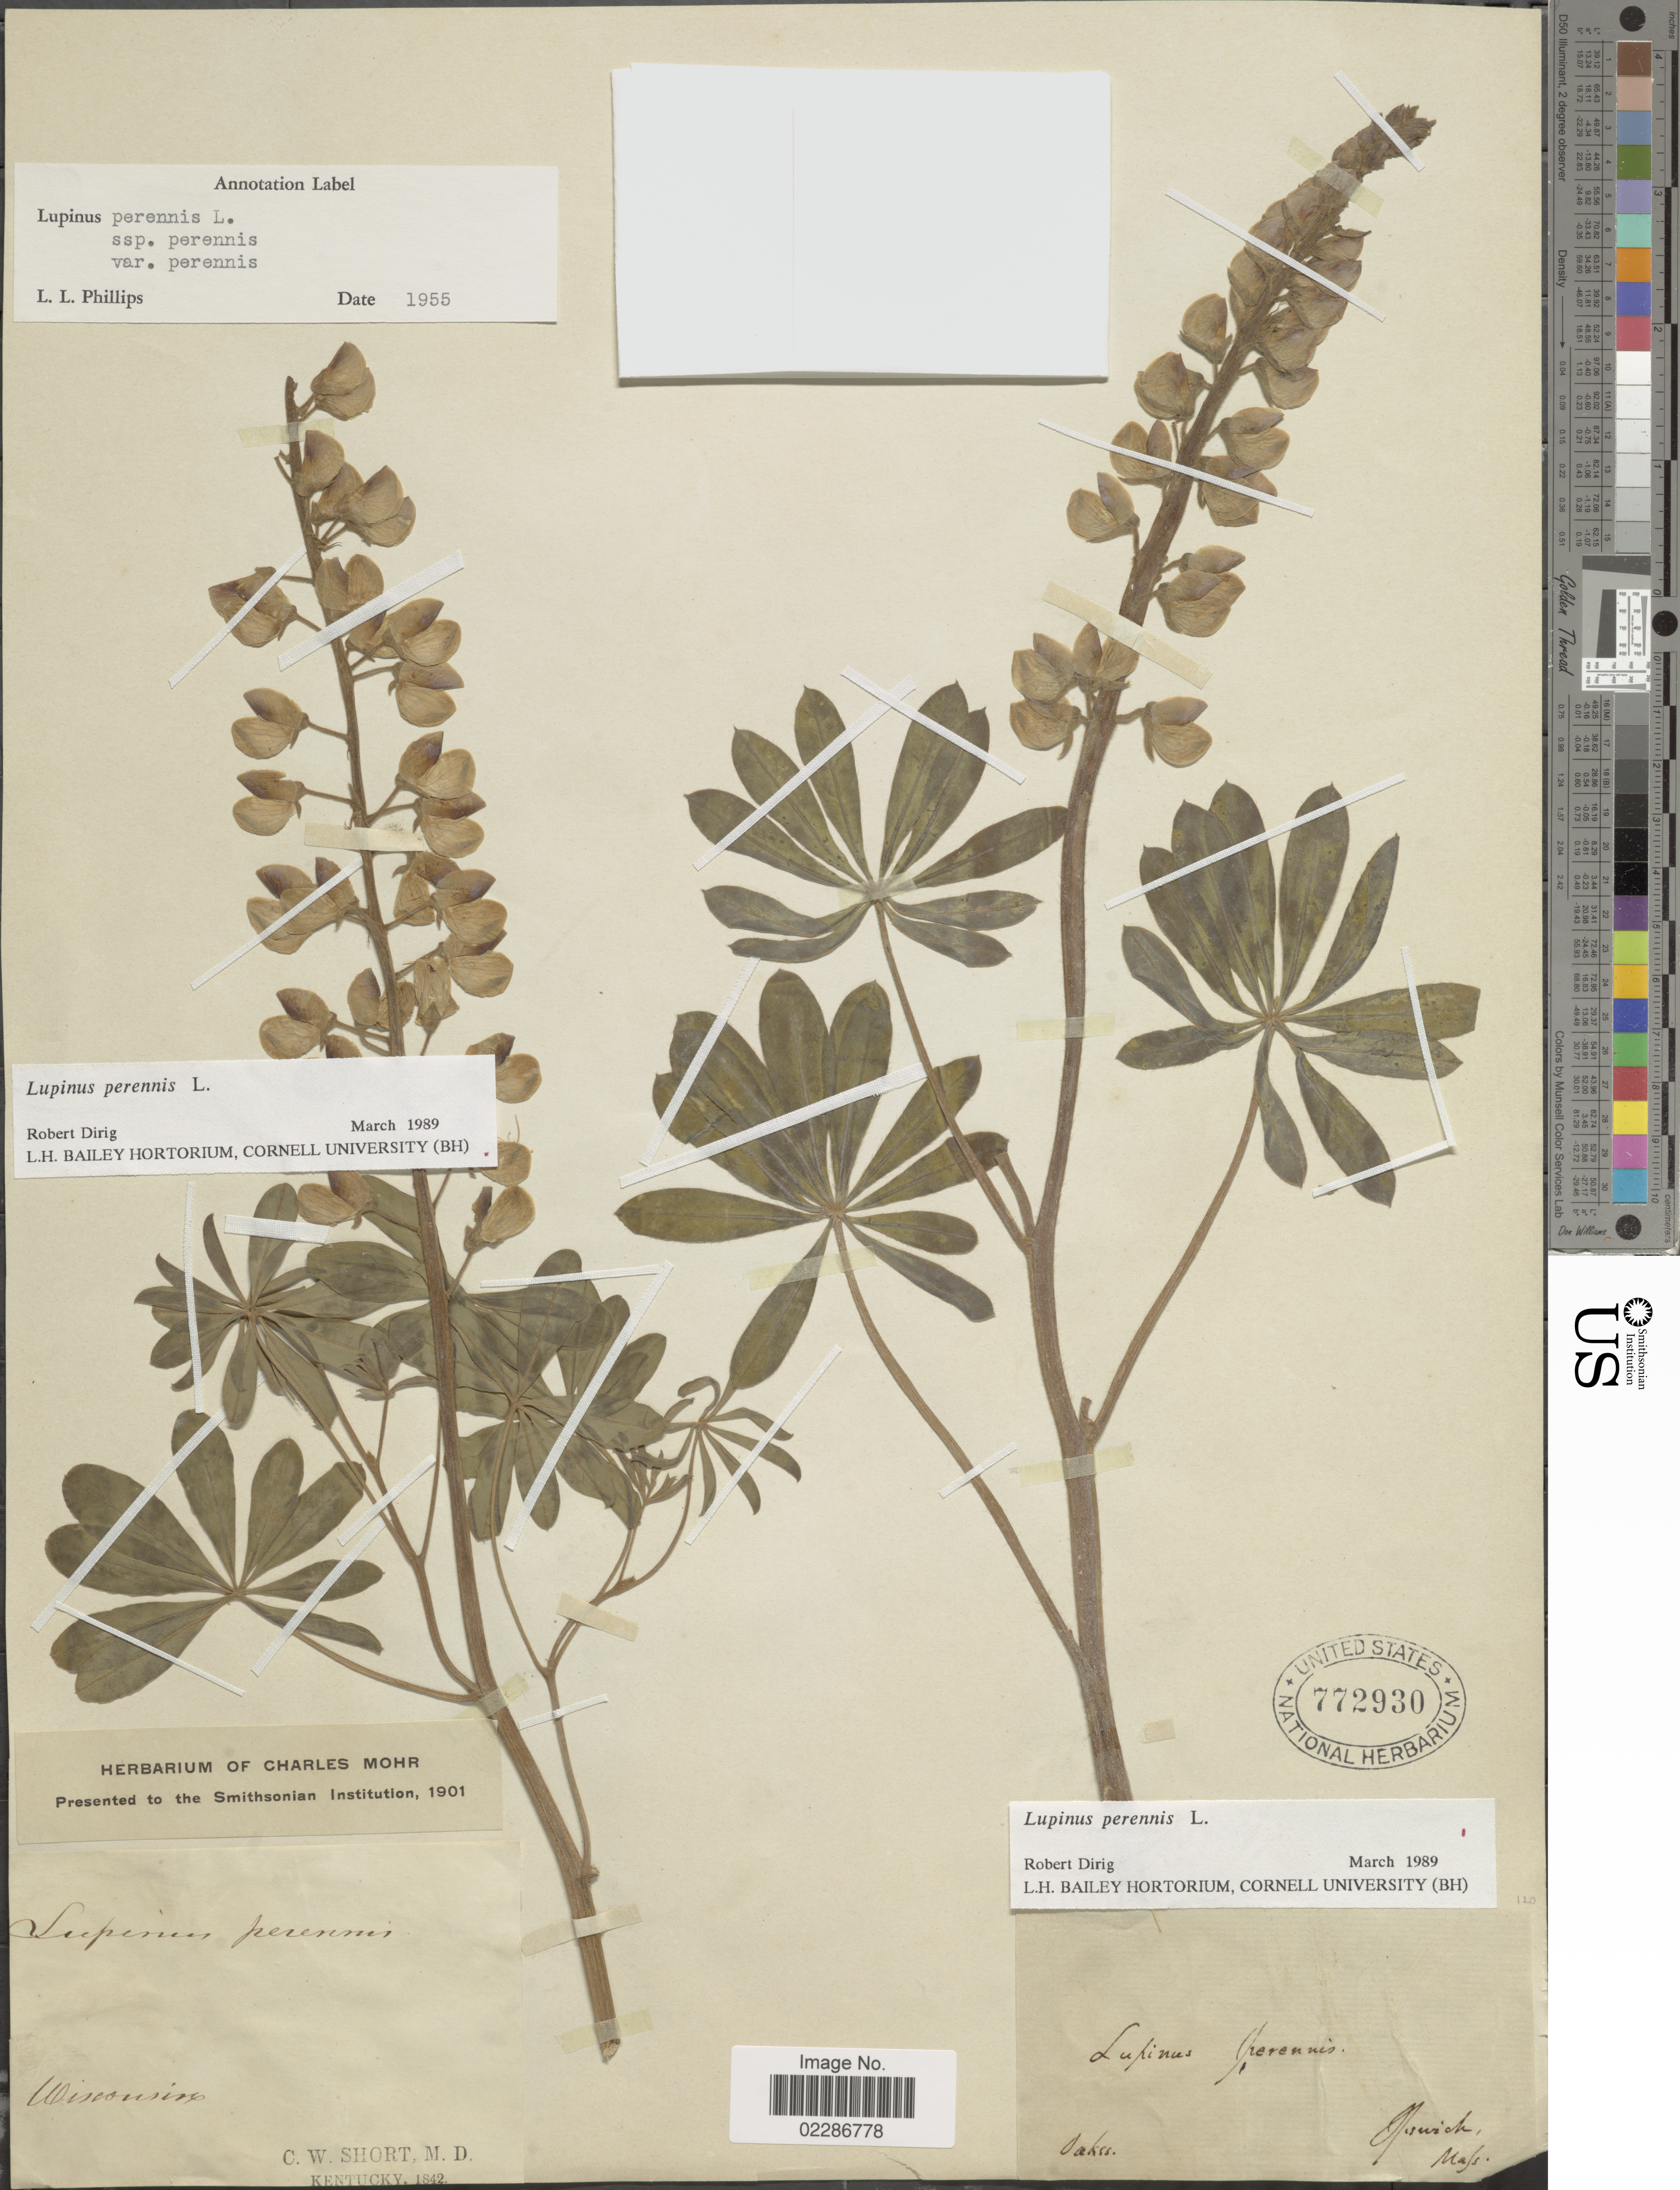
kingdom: Plantae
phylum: Tracheophyta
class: Magnoliopsida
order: Fabales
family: Fabaceae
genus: Lupinus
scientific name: Lupinus perennis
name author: L.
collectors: C. W. Short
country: United States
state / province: Wisconsin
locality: Lakes, Ipswich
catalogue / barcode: US 772930